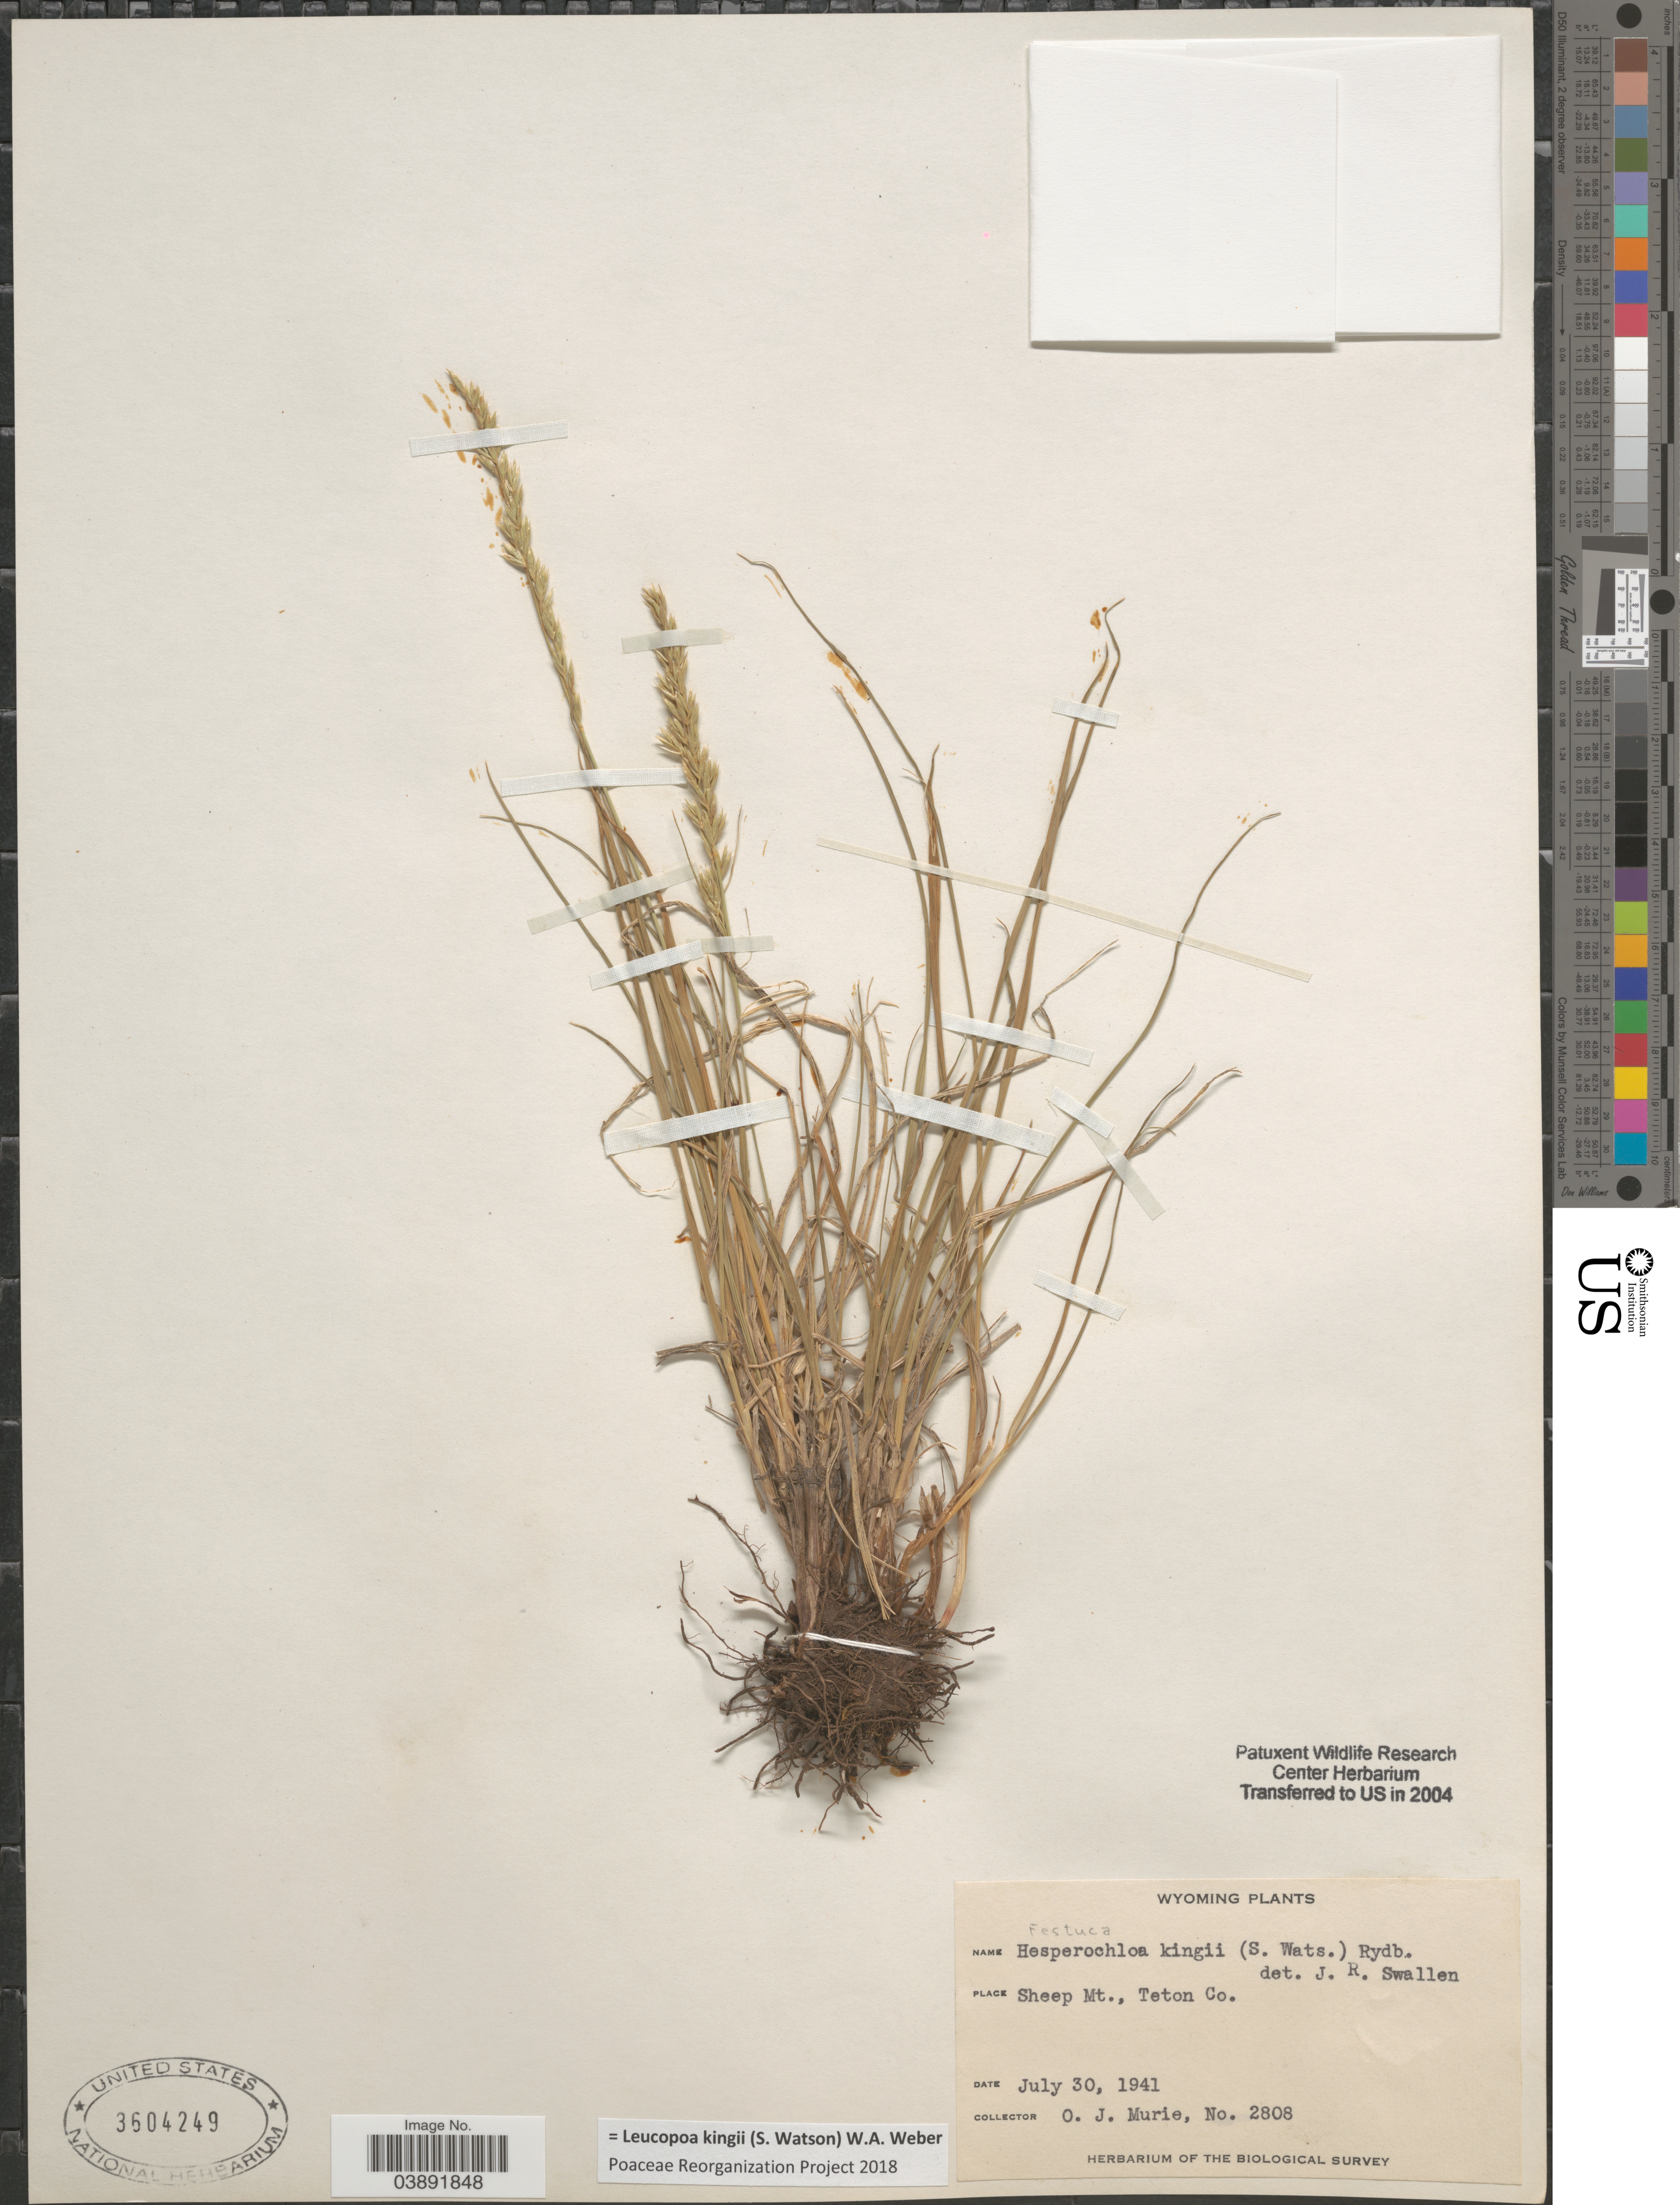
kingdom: Plantae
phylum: Tracheophyta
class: Liliopsida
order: Poales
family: Poaceae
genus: Hesperochloa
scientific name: Hesperochloa kingii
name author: (S. Watson) Rydb.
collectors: O. Murie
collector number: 2808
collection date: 1941-07-30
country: United States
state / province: Wyoming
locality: Sheep Mt., Teton Co.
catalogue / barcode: US 3604249